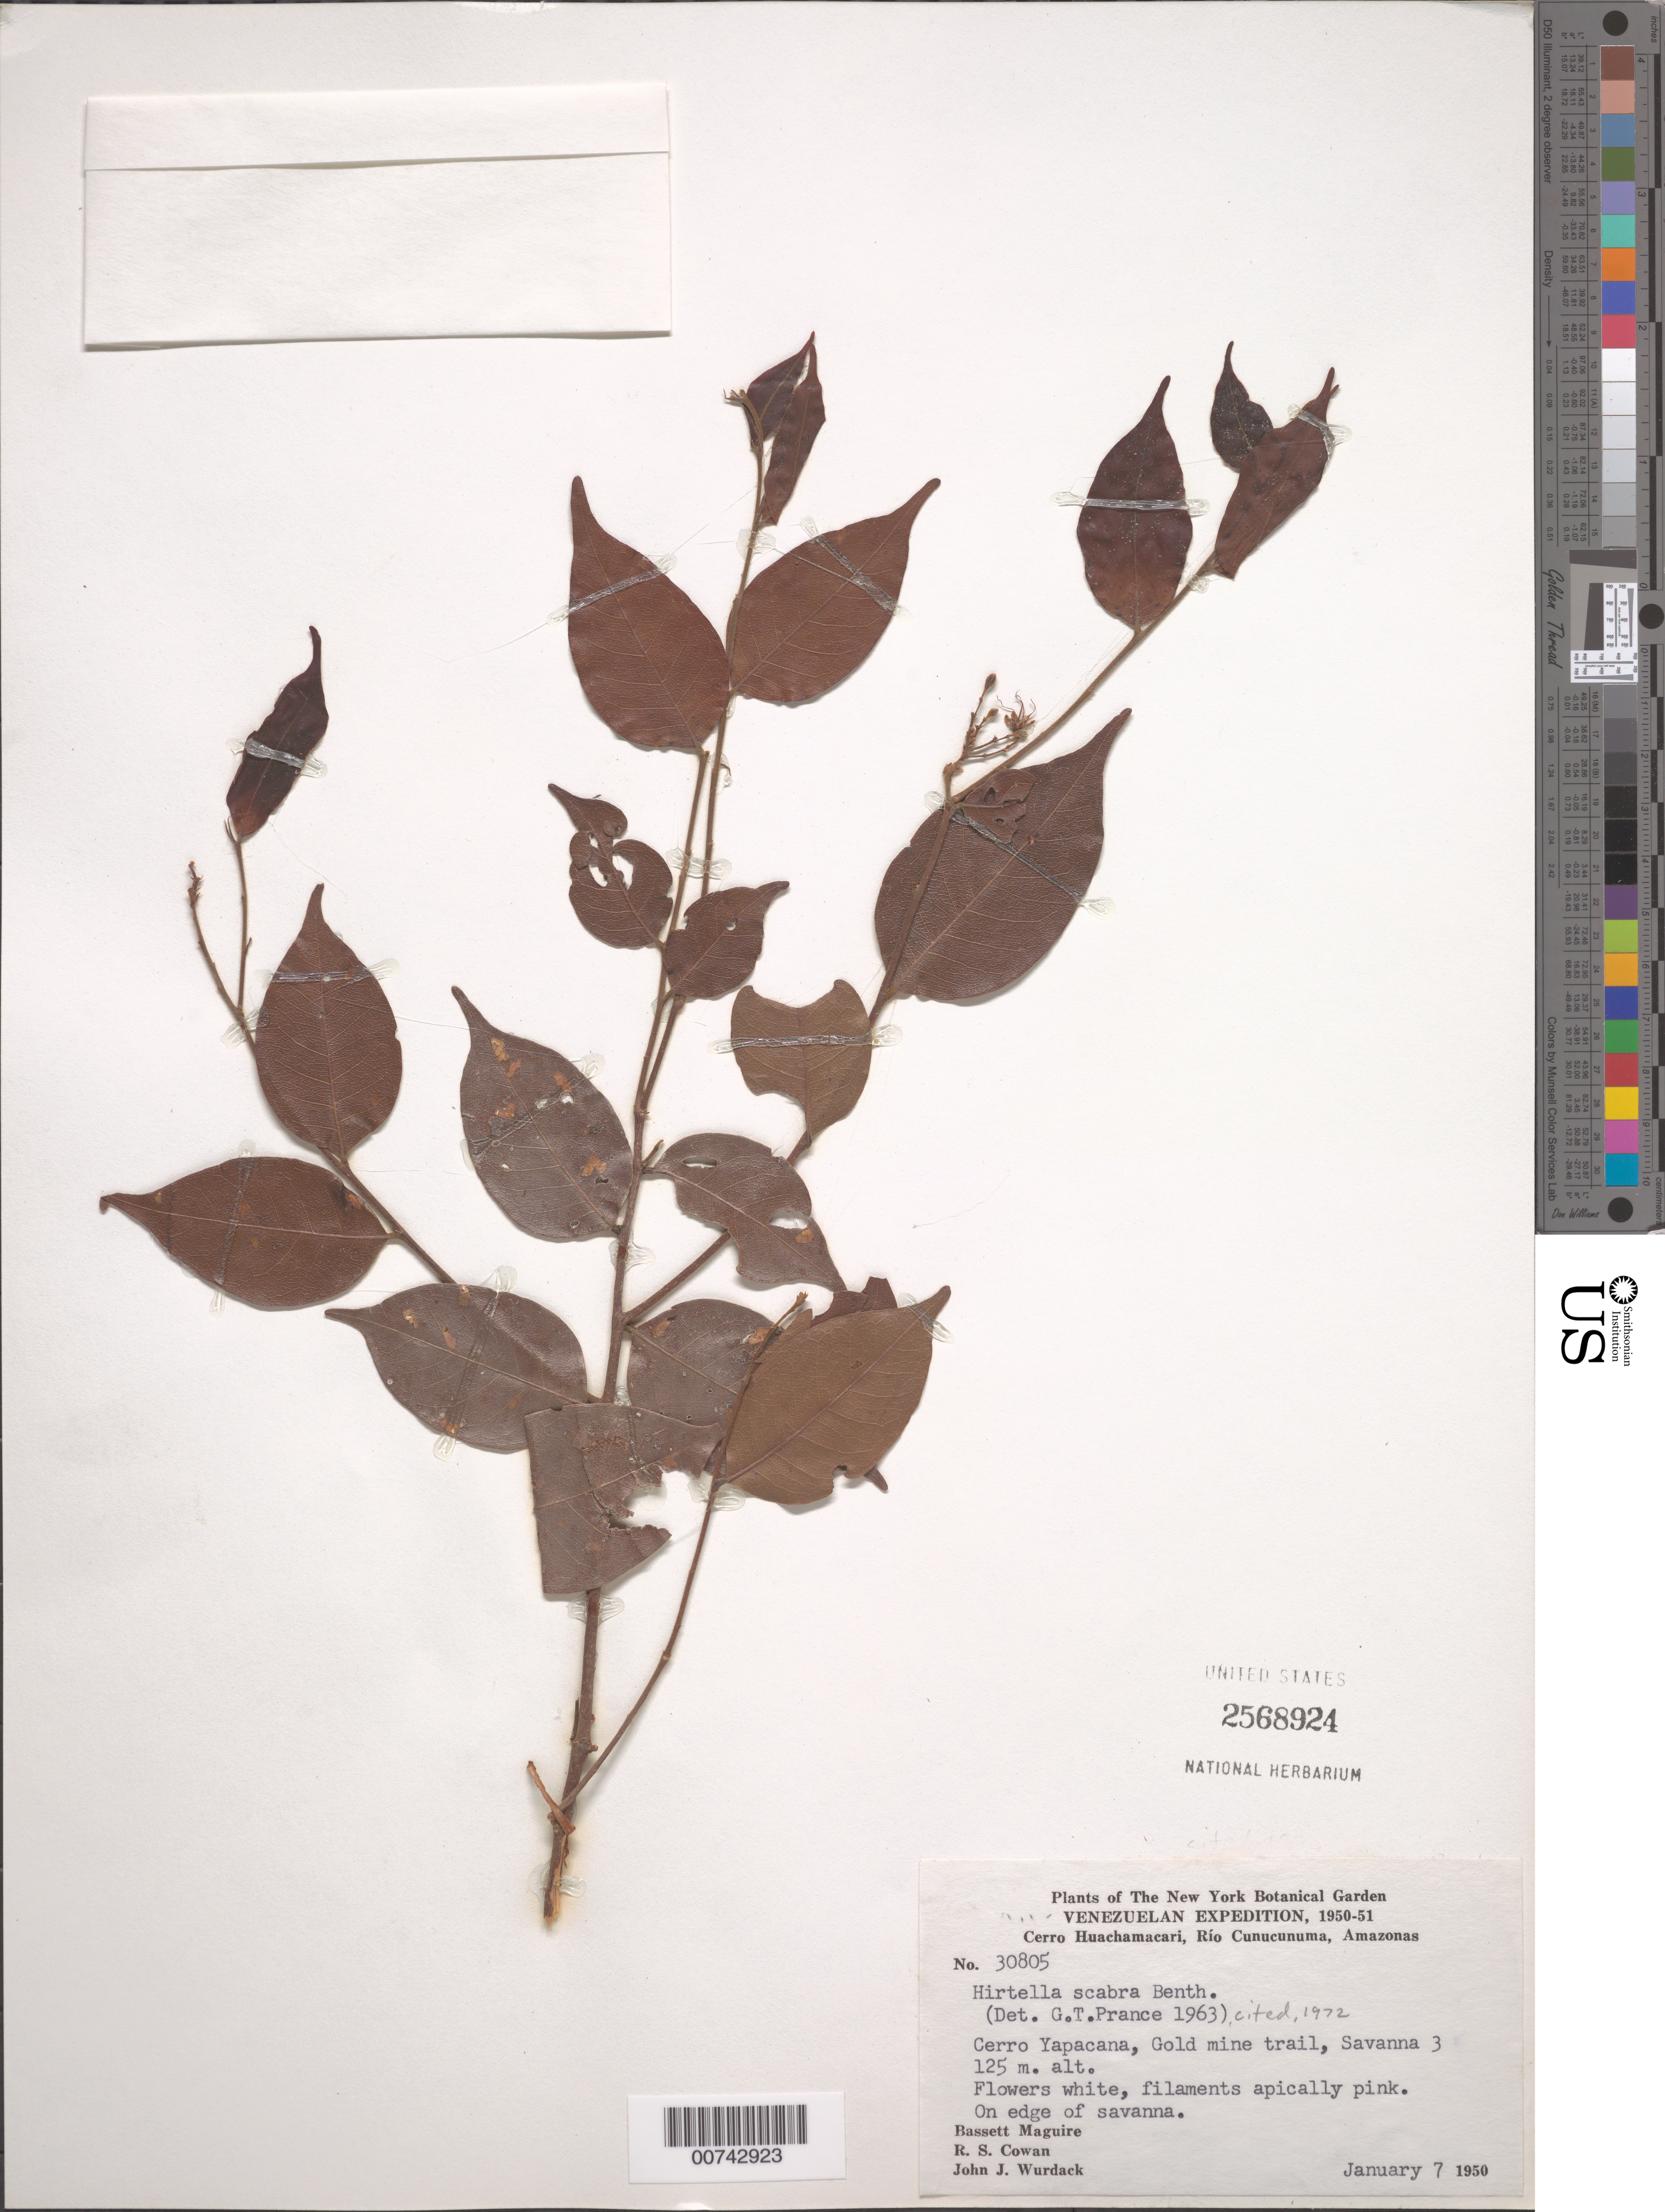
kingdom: Plantae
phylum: Tracheophyta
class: Magnoliopsida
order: Malpighiales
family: Chrysobalanaceae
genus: Hirtella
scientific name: Hirtella scabra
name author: Benth.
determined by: Prance, G. T.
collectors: B. Maguire, R. S. Cowan & J. J. Wurdack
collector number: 30805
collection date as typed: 7-Jan-51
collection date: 1951-01-07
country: Venezuela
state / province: Amazonas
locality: Cerro Yapacána, Gold mine trail, Savanna III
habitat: Edge of savanna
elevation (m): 125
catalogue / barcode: US 2568924